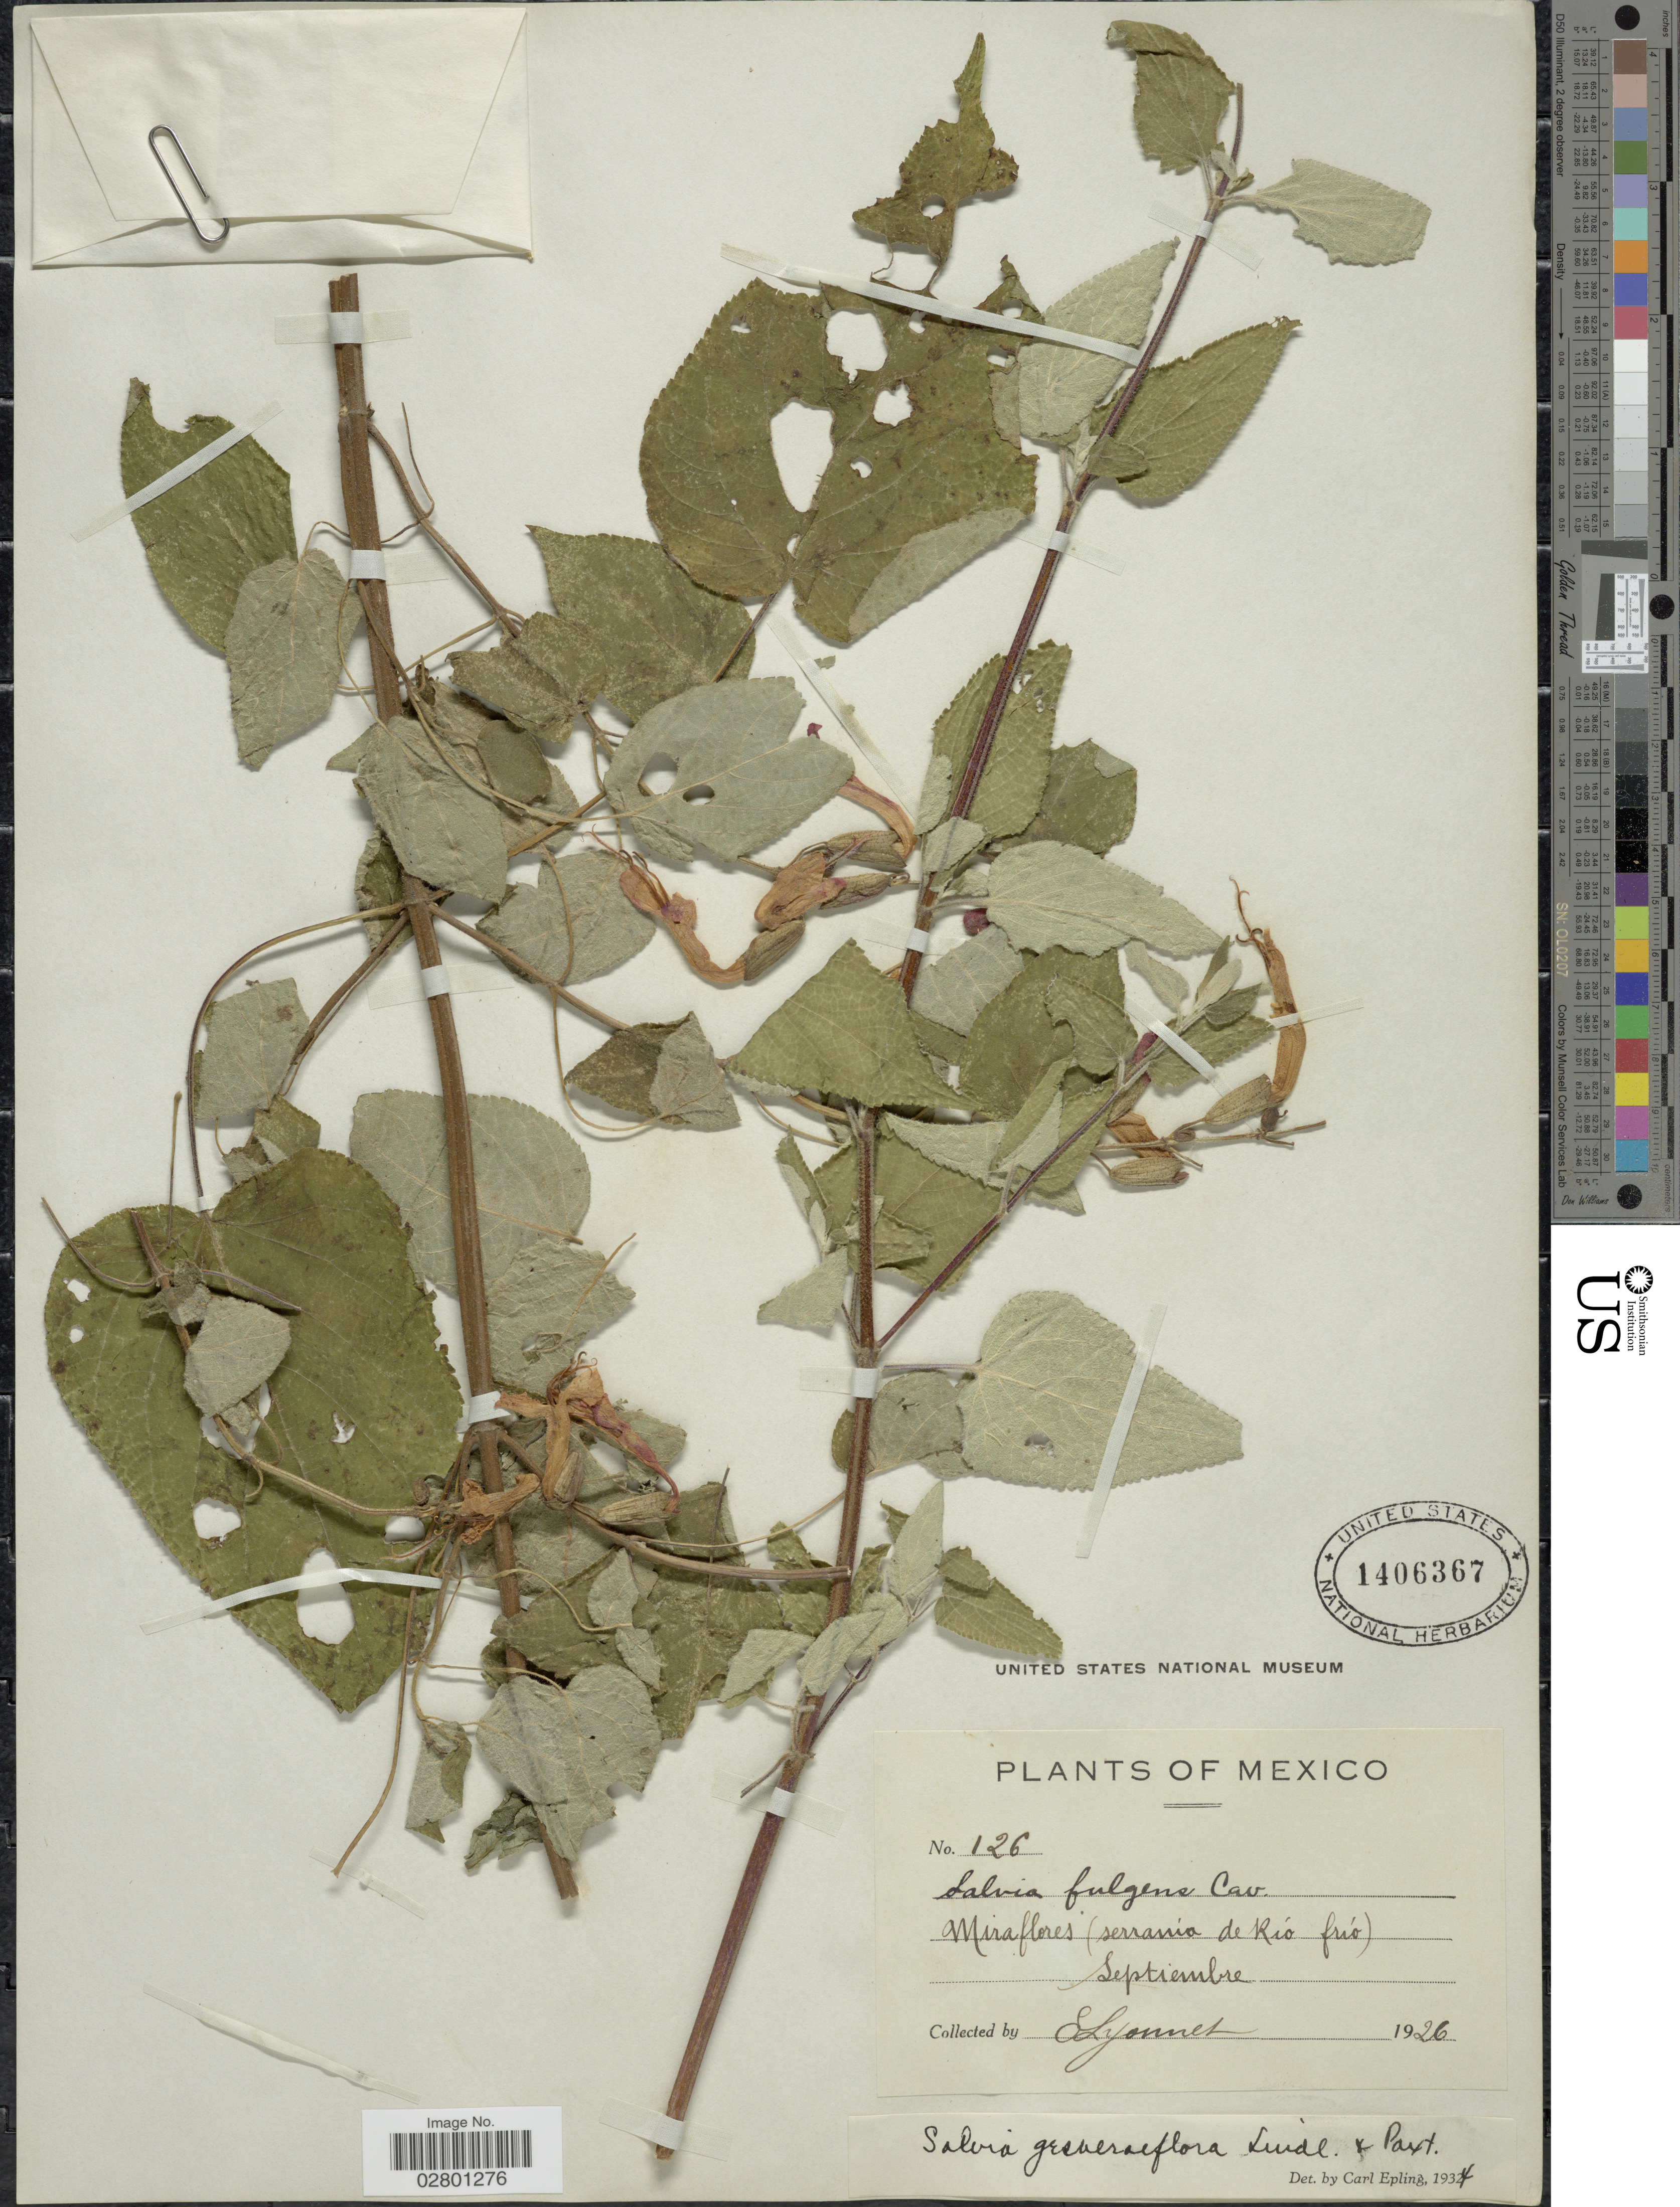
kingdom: Plantae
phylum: Tracheophyta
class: Magnoliopsida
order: Lamiales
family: Lamiaceae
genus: Salvia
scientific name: Salvia gesneriiflora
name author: Lindl. & Paxton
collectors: E. Lyonnet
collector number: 126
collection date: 1926-09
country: Mexico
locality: Miraflores (serrania de Río frío).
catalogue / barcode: US 1406367